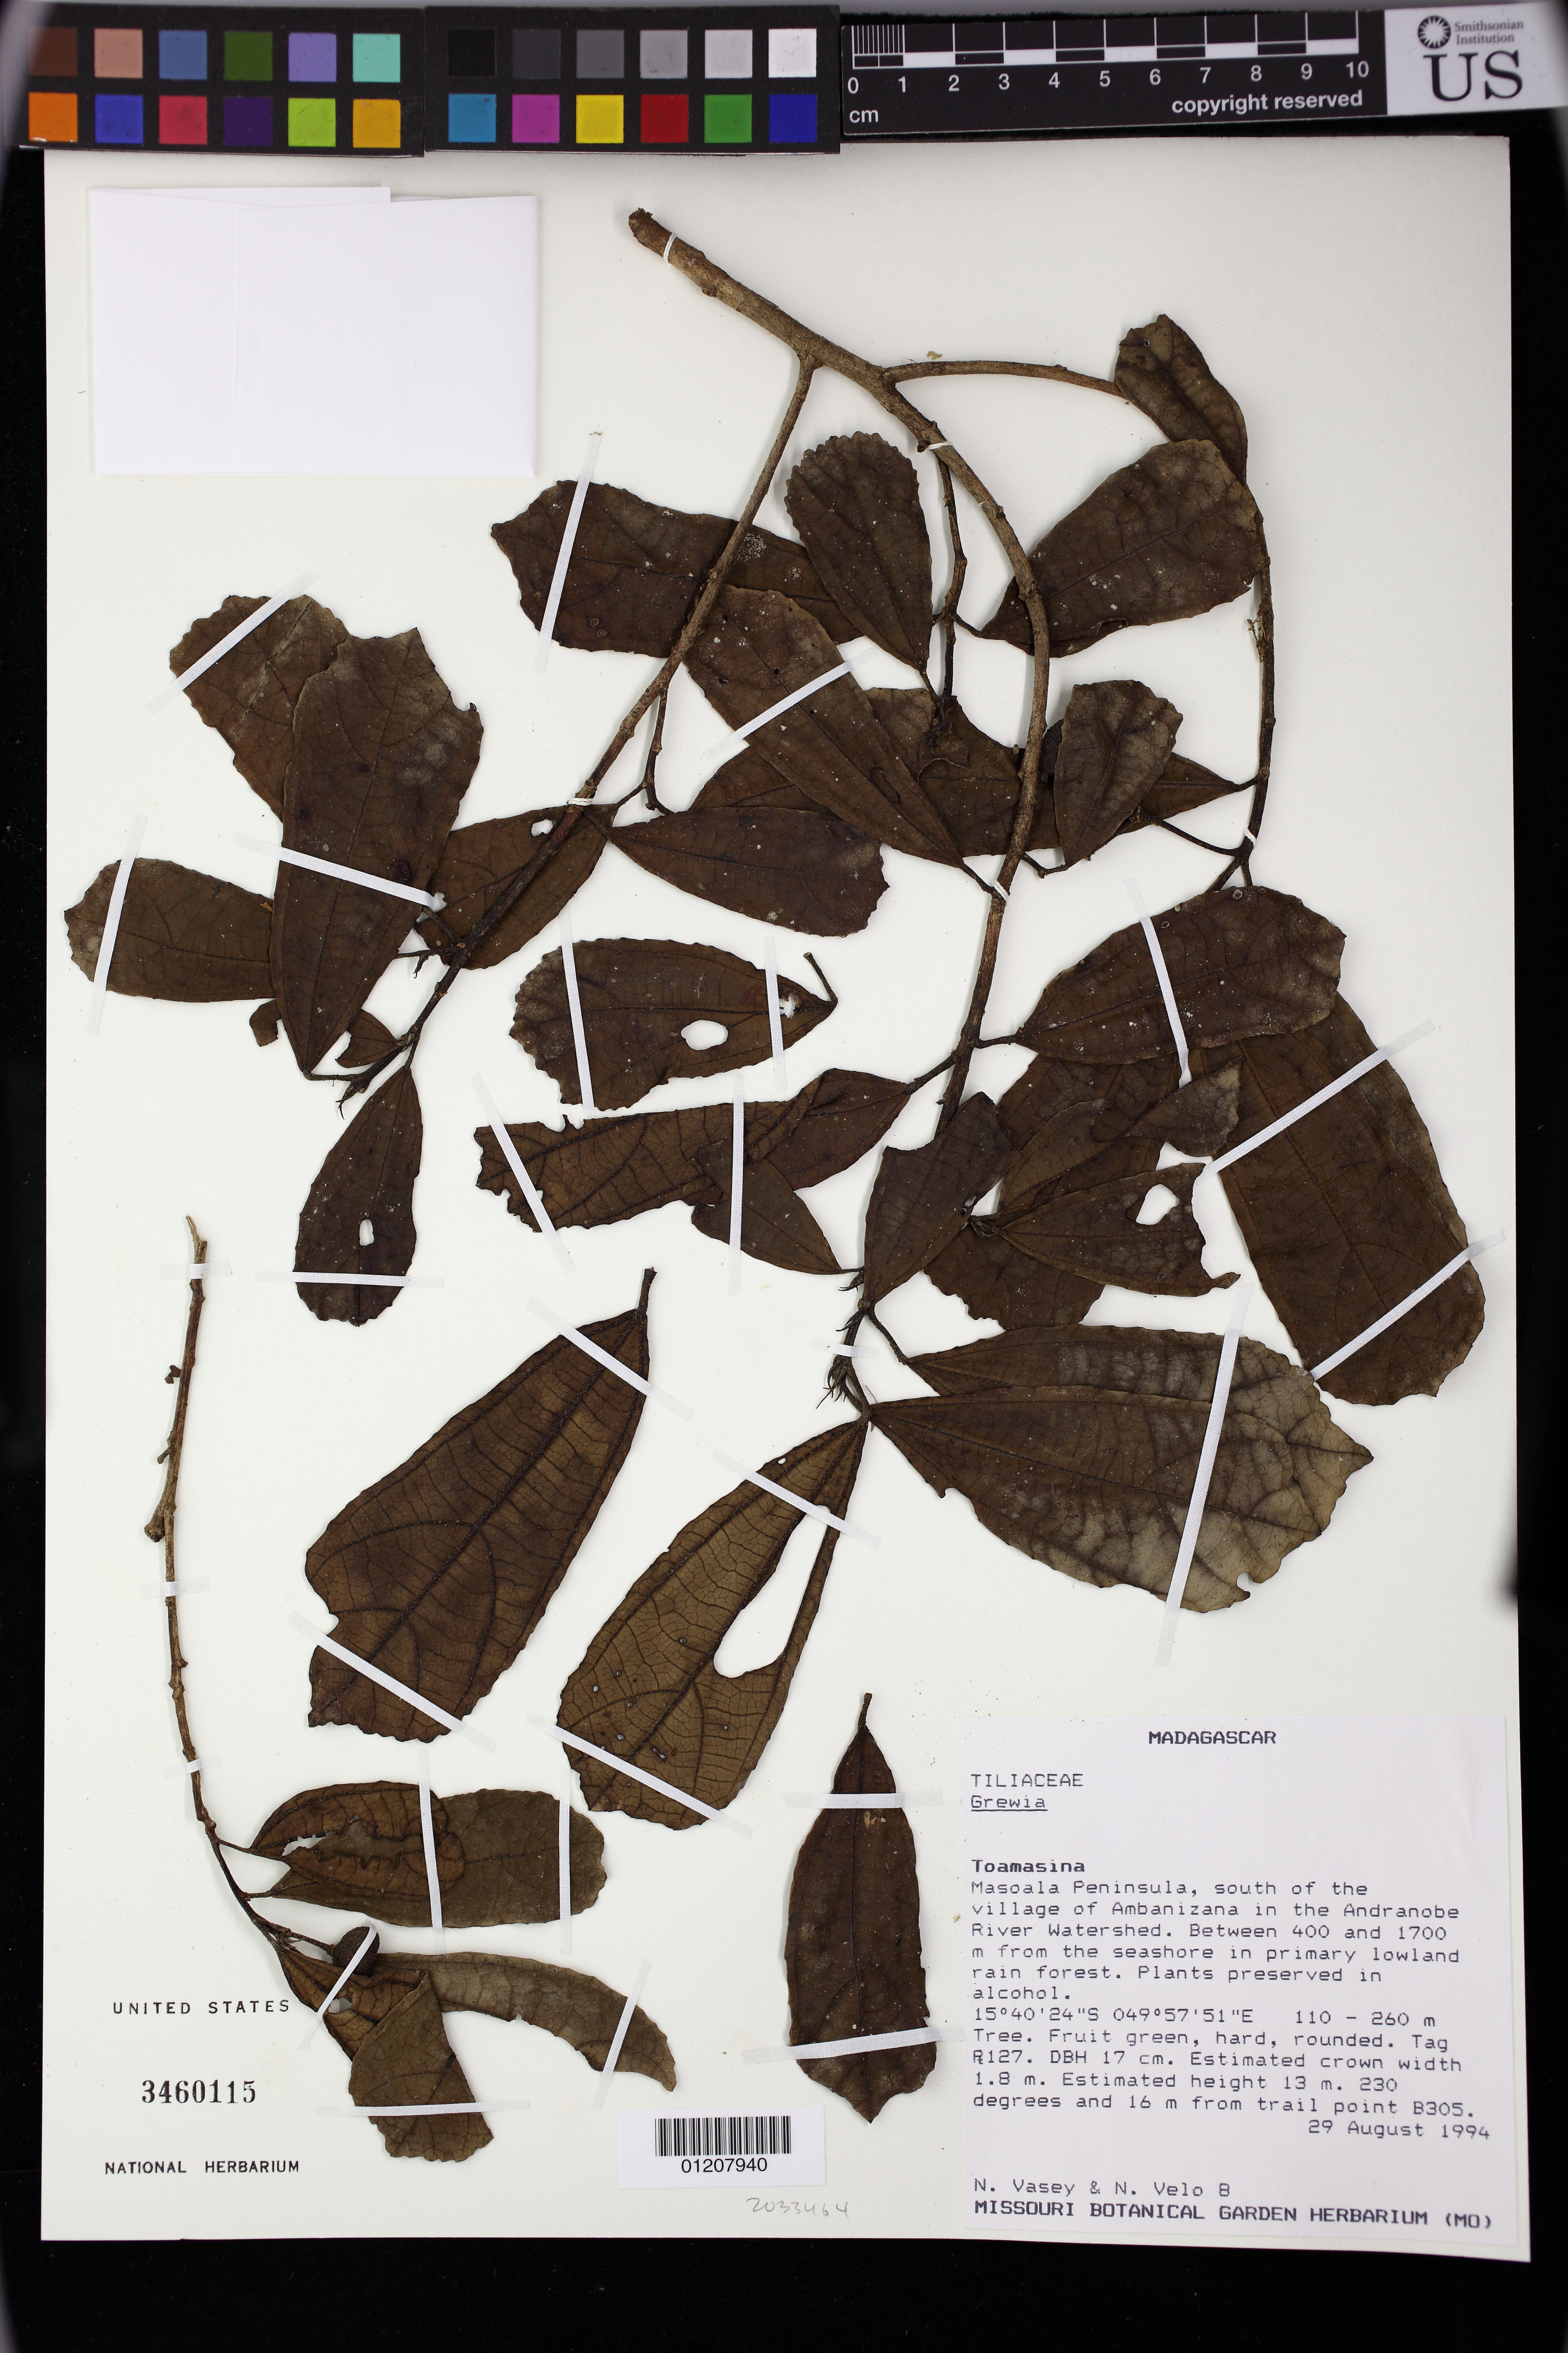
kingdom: Plantae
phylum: Tracheophyta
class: Magnoliopsida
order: Malvales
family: Malvaceae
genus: Grewia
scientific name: Grewia humblotii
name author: Baill.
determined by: Jourdain-Fievet, L.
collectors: N. Vasey & N. Velo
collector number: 8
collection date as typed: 29 Aug 1994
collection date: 1994-08-29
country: Madagascar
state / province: Sava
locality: Toamasina. Masoala Peninsula, south of the village of Ambanizana in the Andranobe River Watershed. Between 400 and 1700 m from the seashore in primary lowland rain forest.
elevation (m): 110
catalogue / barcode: US 3460115